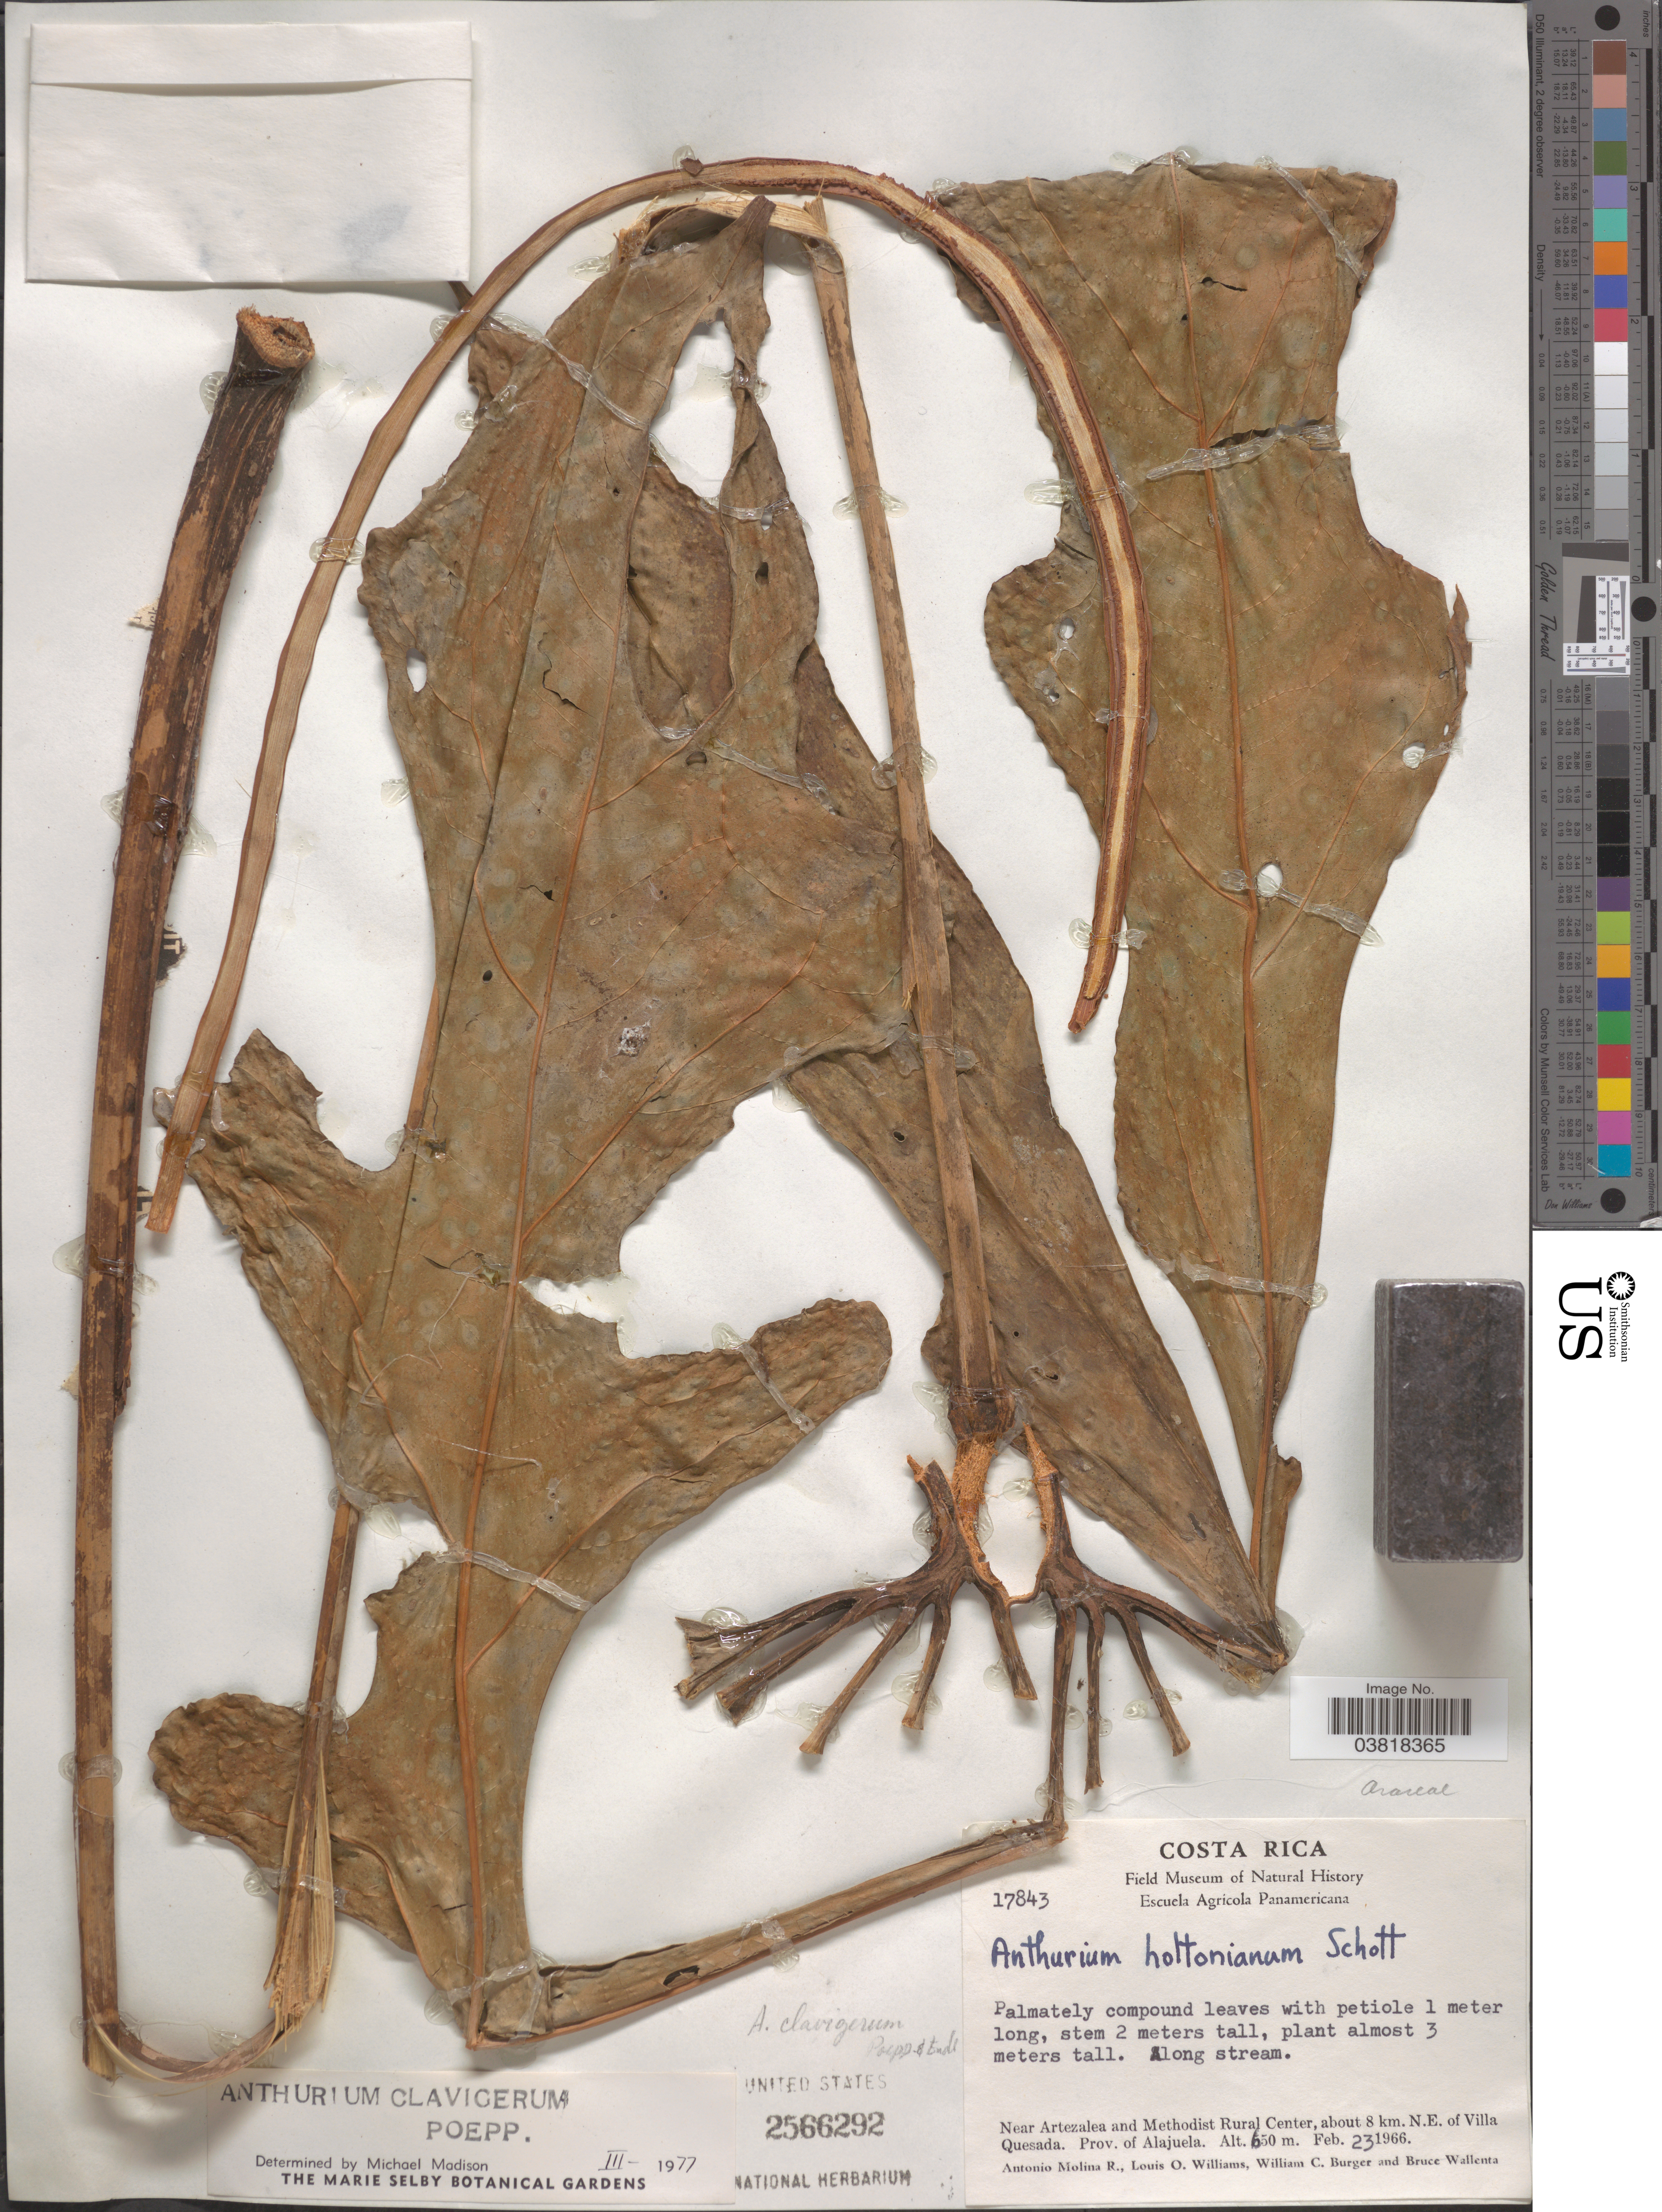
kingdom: Plantae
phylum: Tracheophyta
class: Liliopsida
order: Alismatales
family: Araceae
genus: Anthurium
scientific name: Anthurium clavigerum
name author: Poepp. & Endl.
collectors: A. Molina R., L. O. Williams, W. Burger & B. Wallenta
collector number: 17843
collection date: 1966-02-23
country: Costa Rica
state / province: Alajuela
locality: Near Artezalea and Methodist Rural Center, about 8 km. N.E. of Villa Quesada.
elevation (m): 650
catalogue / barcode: US 2566292